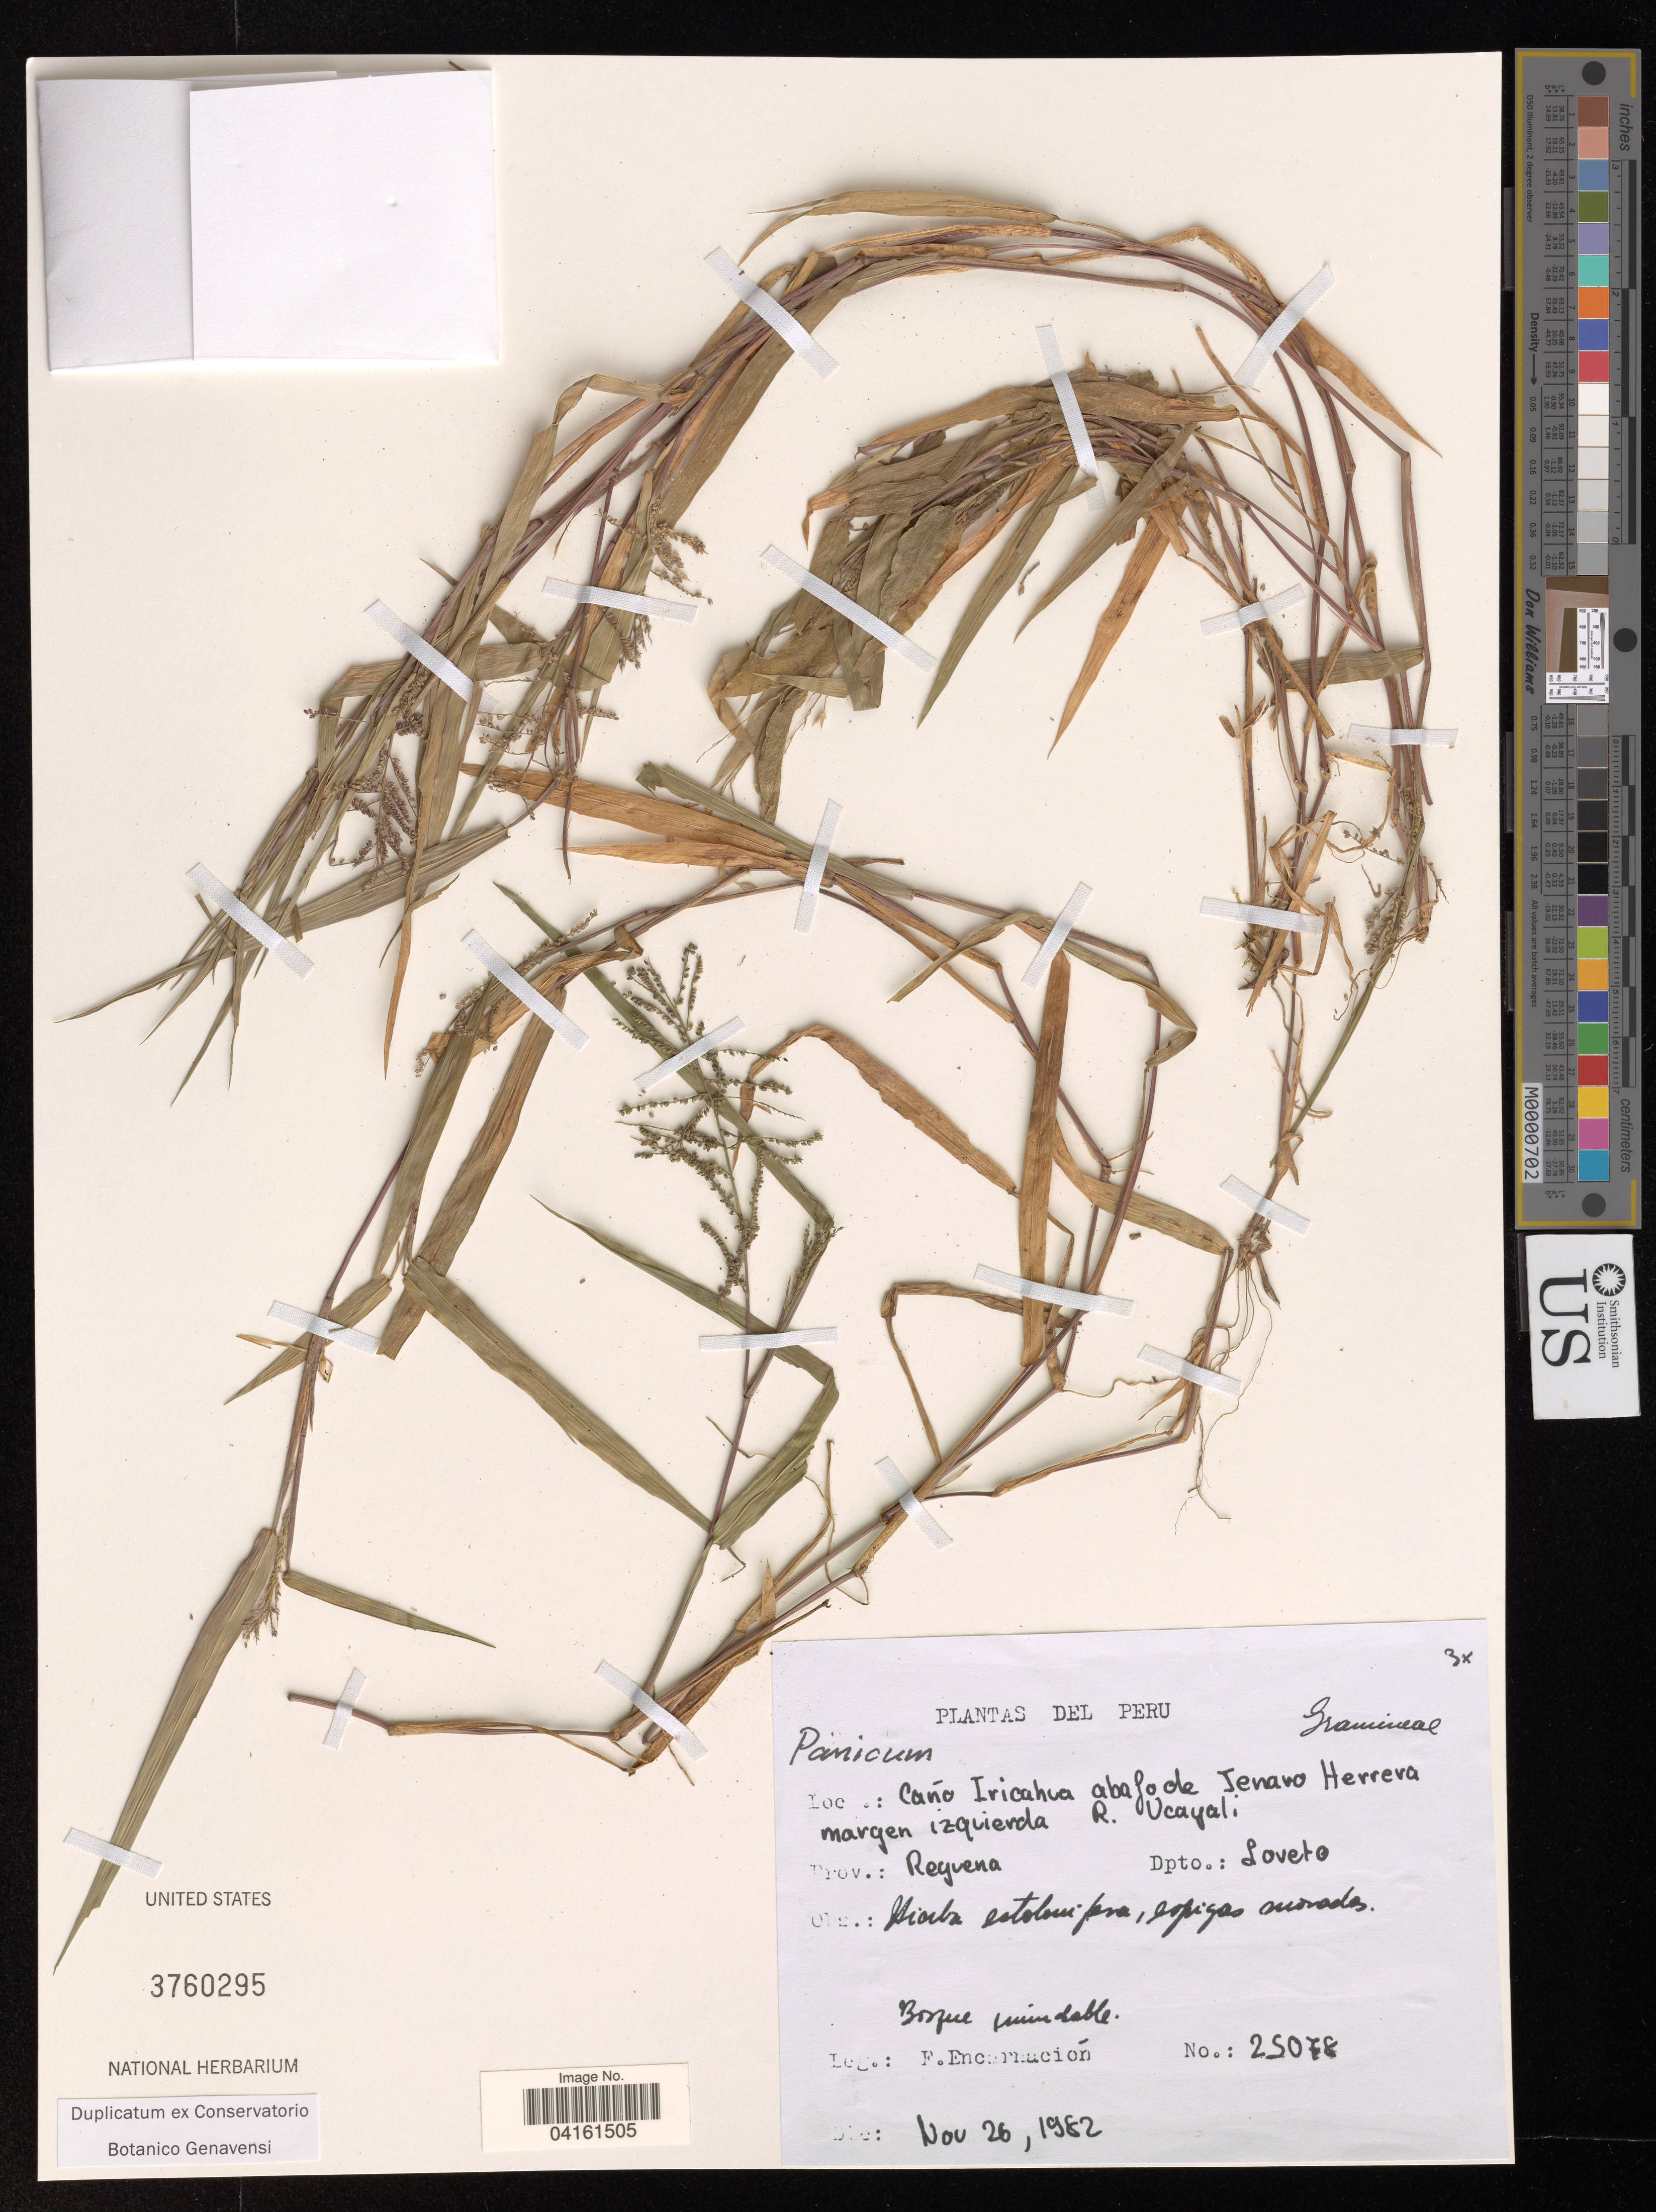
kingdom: Plantae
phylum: Tracheophyta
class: Liliopsida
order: Poales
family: Poaceae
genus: Panicum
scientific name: Panicum sp.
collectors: F. Encarnación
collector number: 25078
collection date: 1982-11-26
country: Peru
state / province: Loreto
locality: Caño iricahua abajo de jenaro Herrera margen izquierda R. Ucayali. Prov.: Reguena. Dpto.: Loreto.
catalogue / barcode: US 3760295